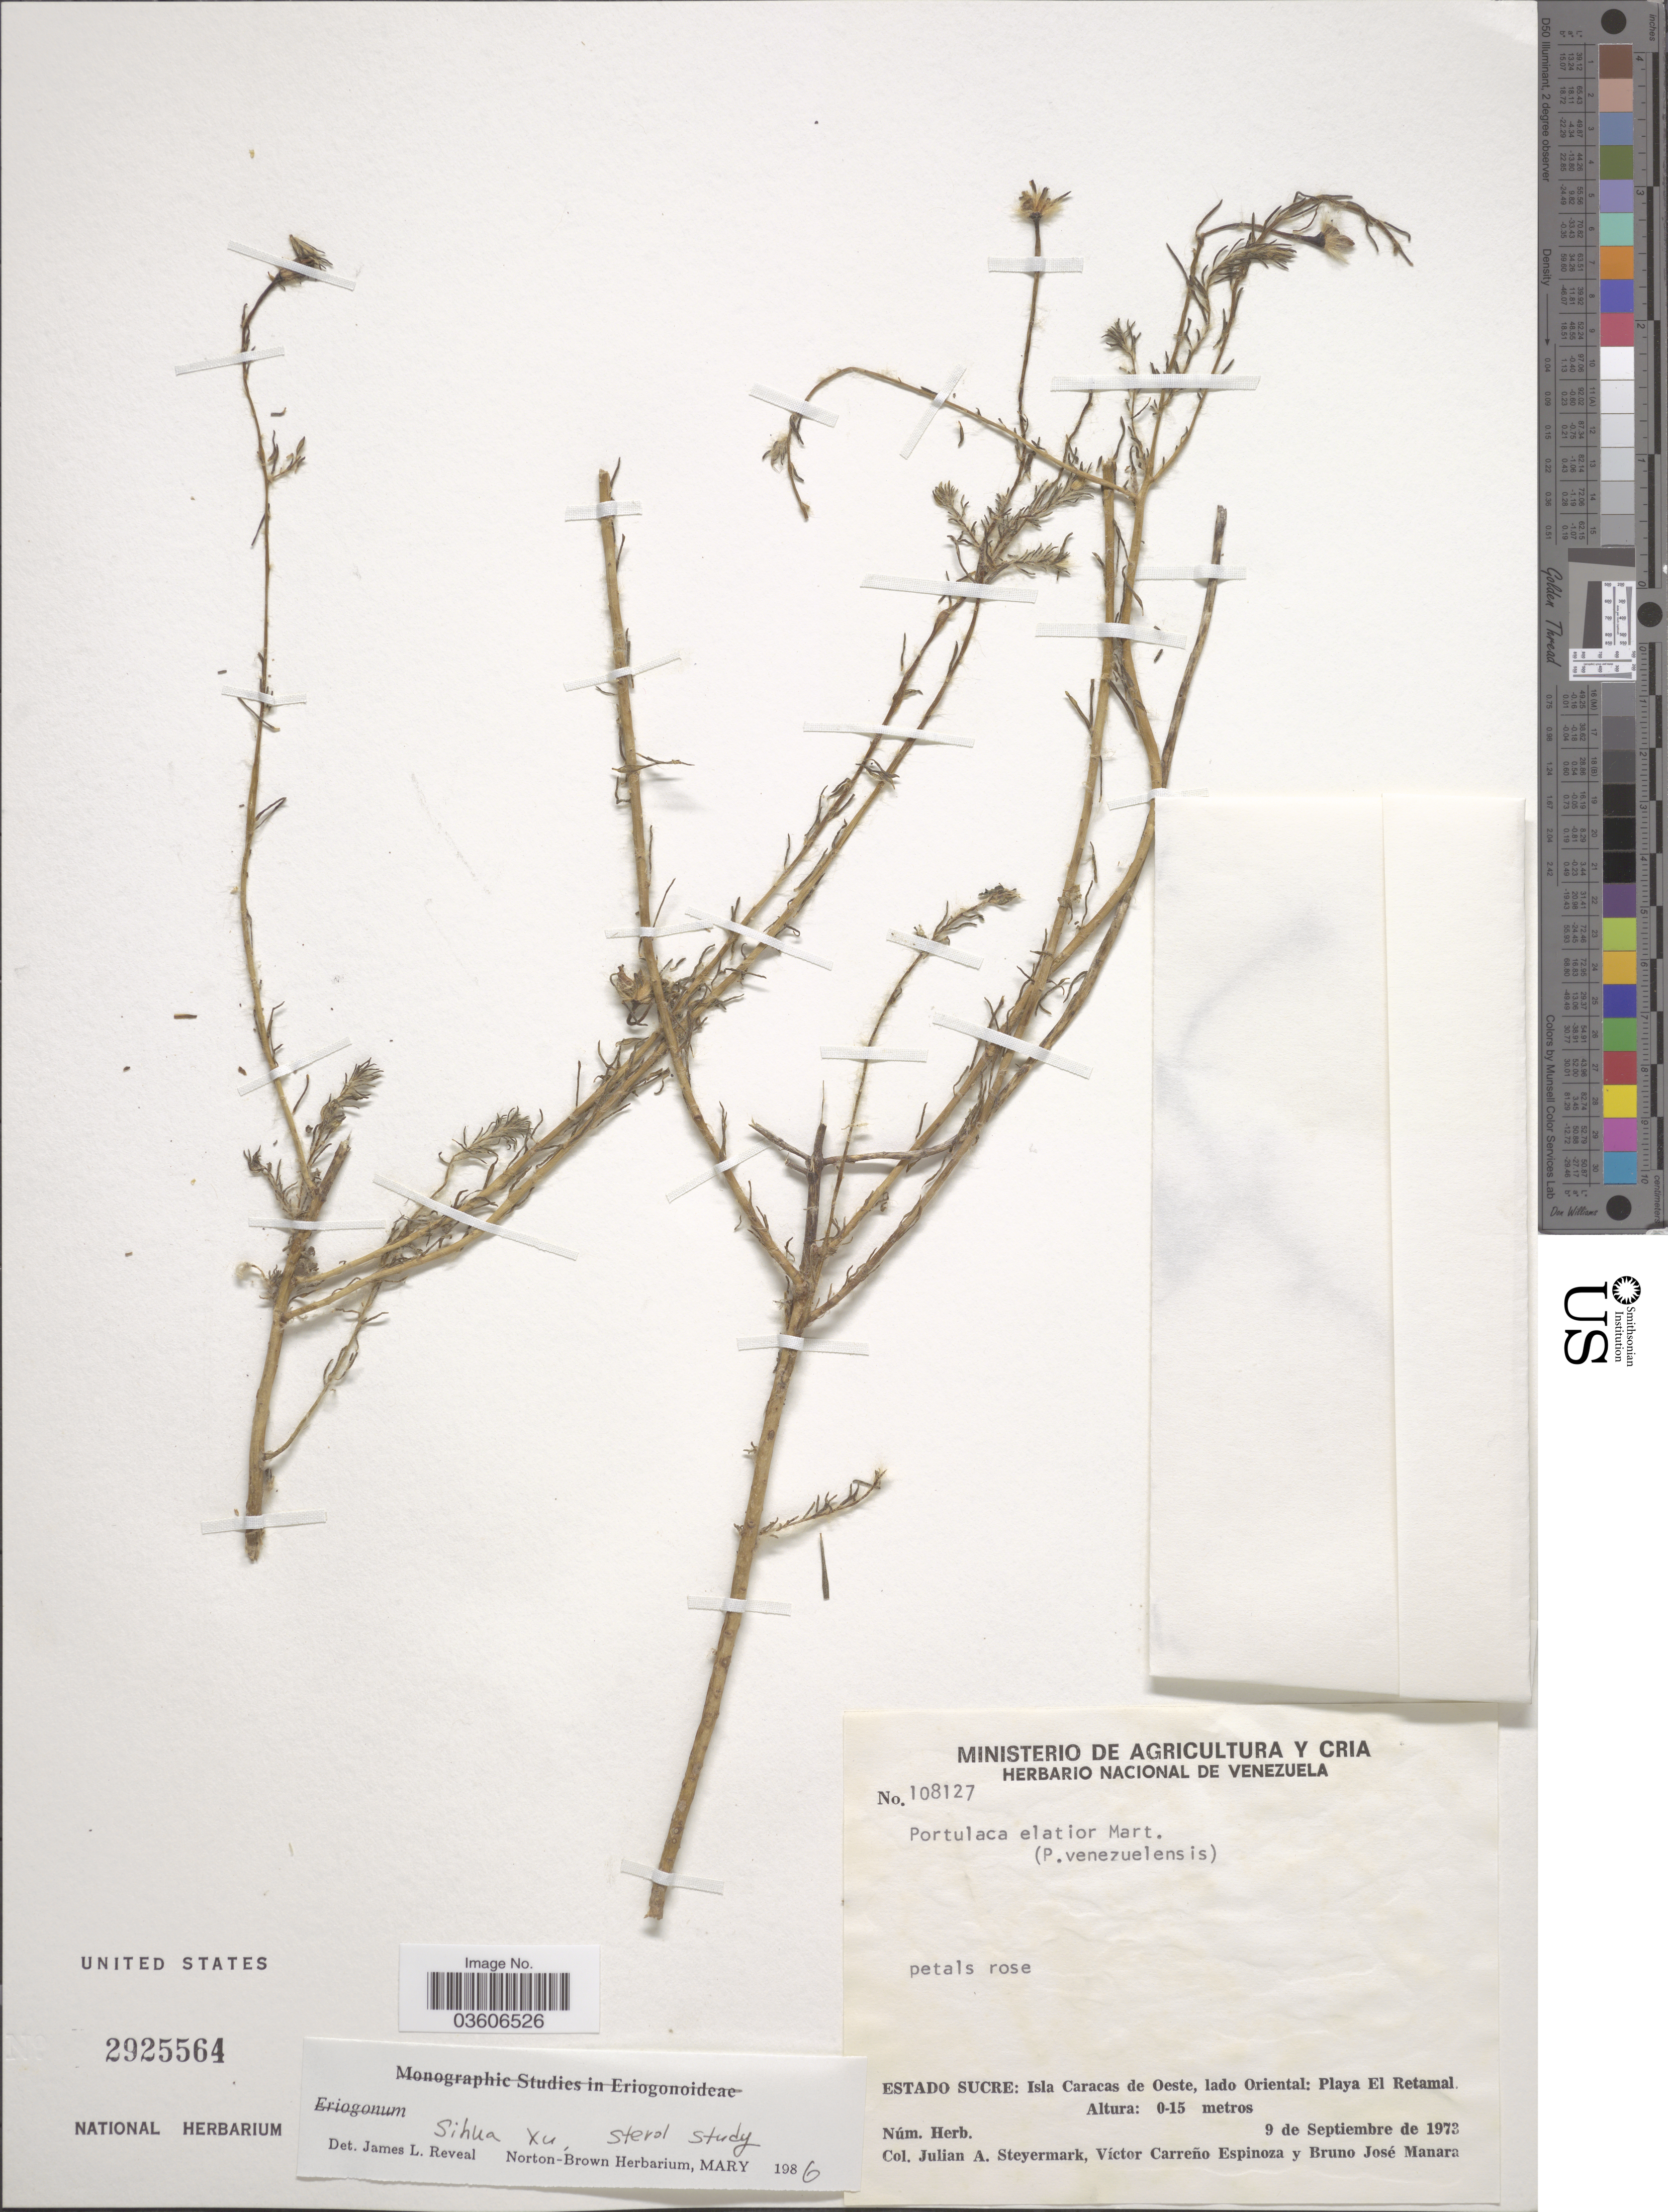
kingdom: Plantae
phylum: Tracheophyta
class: Magnoliopsida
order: Caryophyllales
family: Portulacaceae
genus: Portulaca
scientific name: Portulaca elatior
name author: Mart. ex Rohrb.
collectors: J. Steyermark, V. Carreño E. & B. Manara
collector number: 108127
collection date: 1973-09-09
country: Venezuela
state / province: Sucre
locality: Isla Caracas de Oeste, lado Oriental: Playa El Retamal.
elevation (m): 0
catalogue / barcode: US 2925564